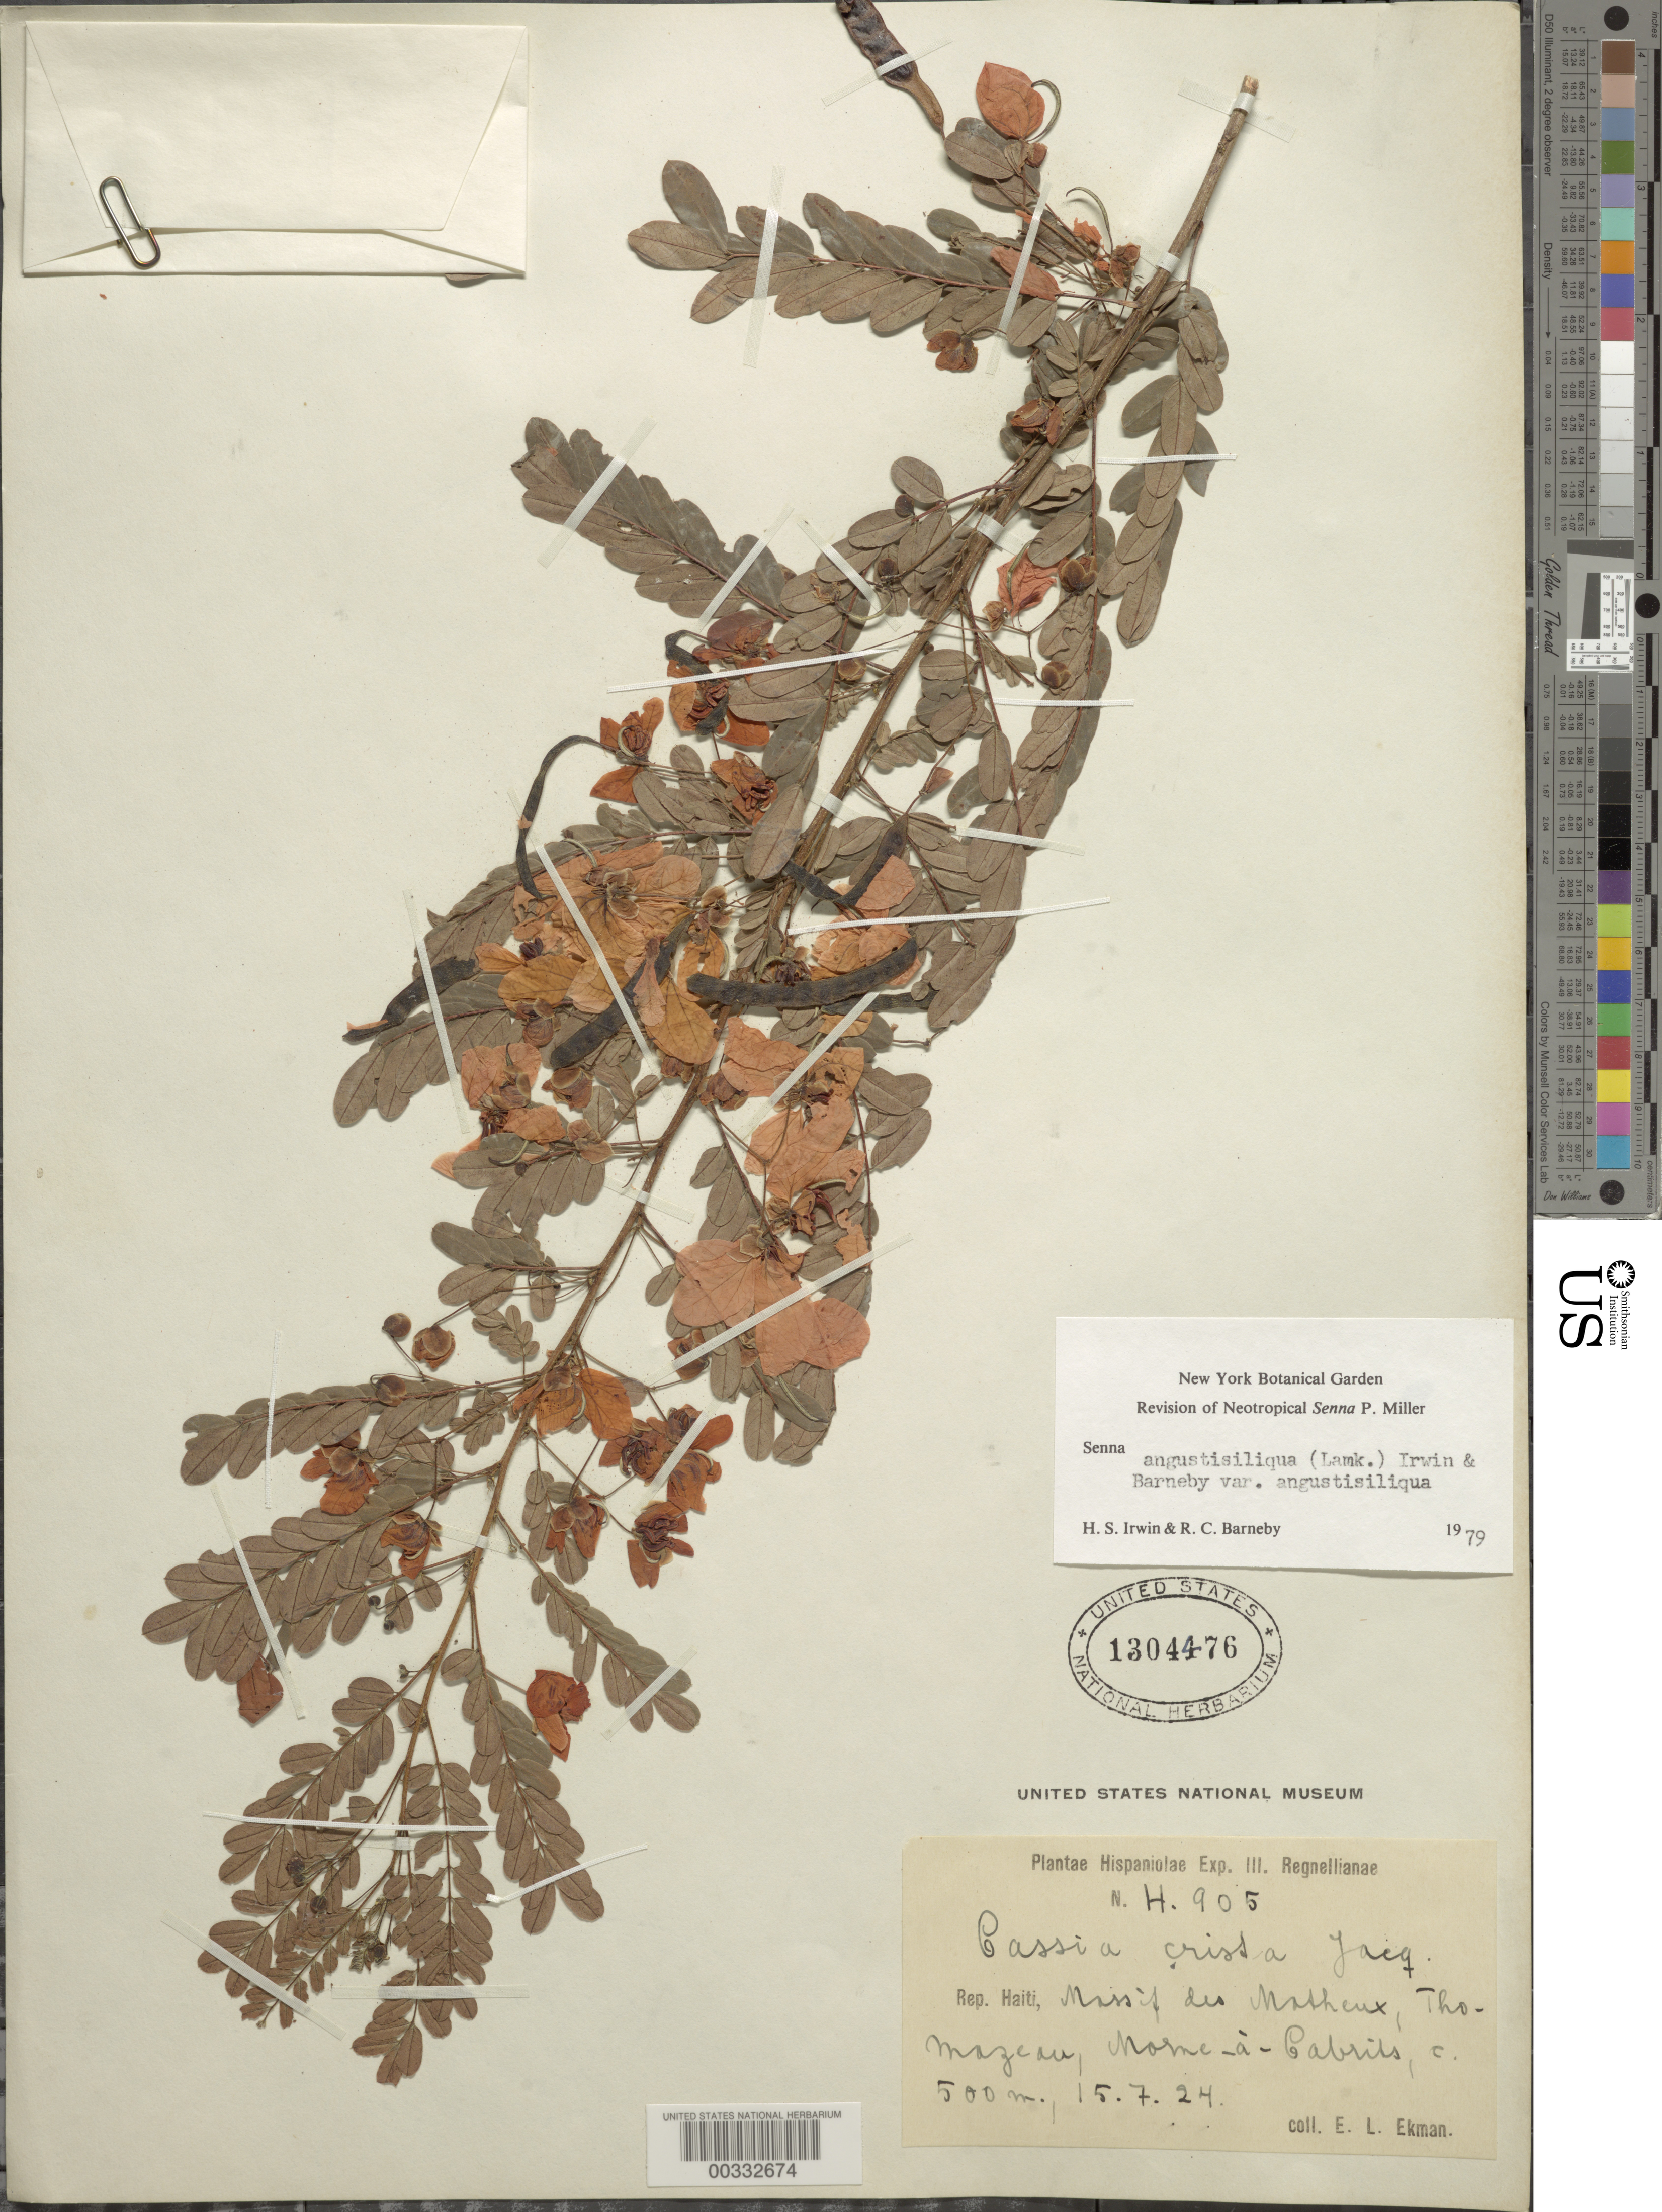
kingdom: Plantae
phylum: Tracheophyta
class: Magnoliopsida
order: Fabales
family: Fabaceae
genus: Senna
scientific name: Senna angustisiliqua var. angustisiliqua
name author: (Lam.) H.S. Irwin & Barneby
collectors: E. L. Ekman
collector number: N.h.905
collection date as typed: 15 Jul 1924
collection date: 1924-07-15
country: Haiti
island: Hispaniola Island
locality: Massif des matheux, tho-mazeau, norme-a-cabrits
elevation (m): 500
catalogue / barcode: US 1304476